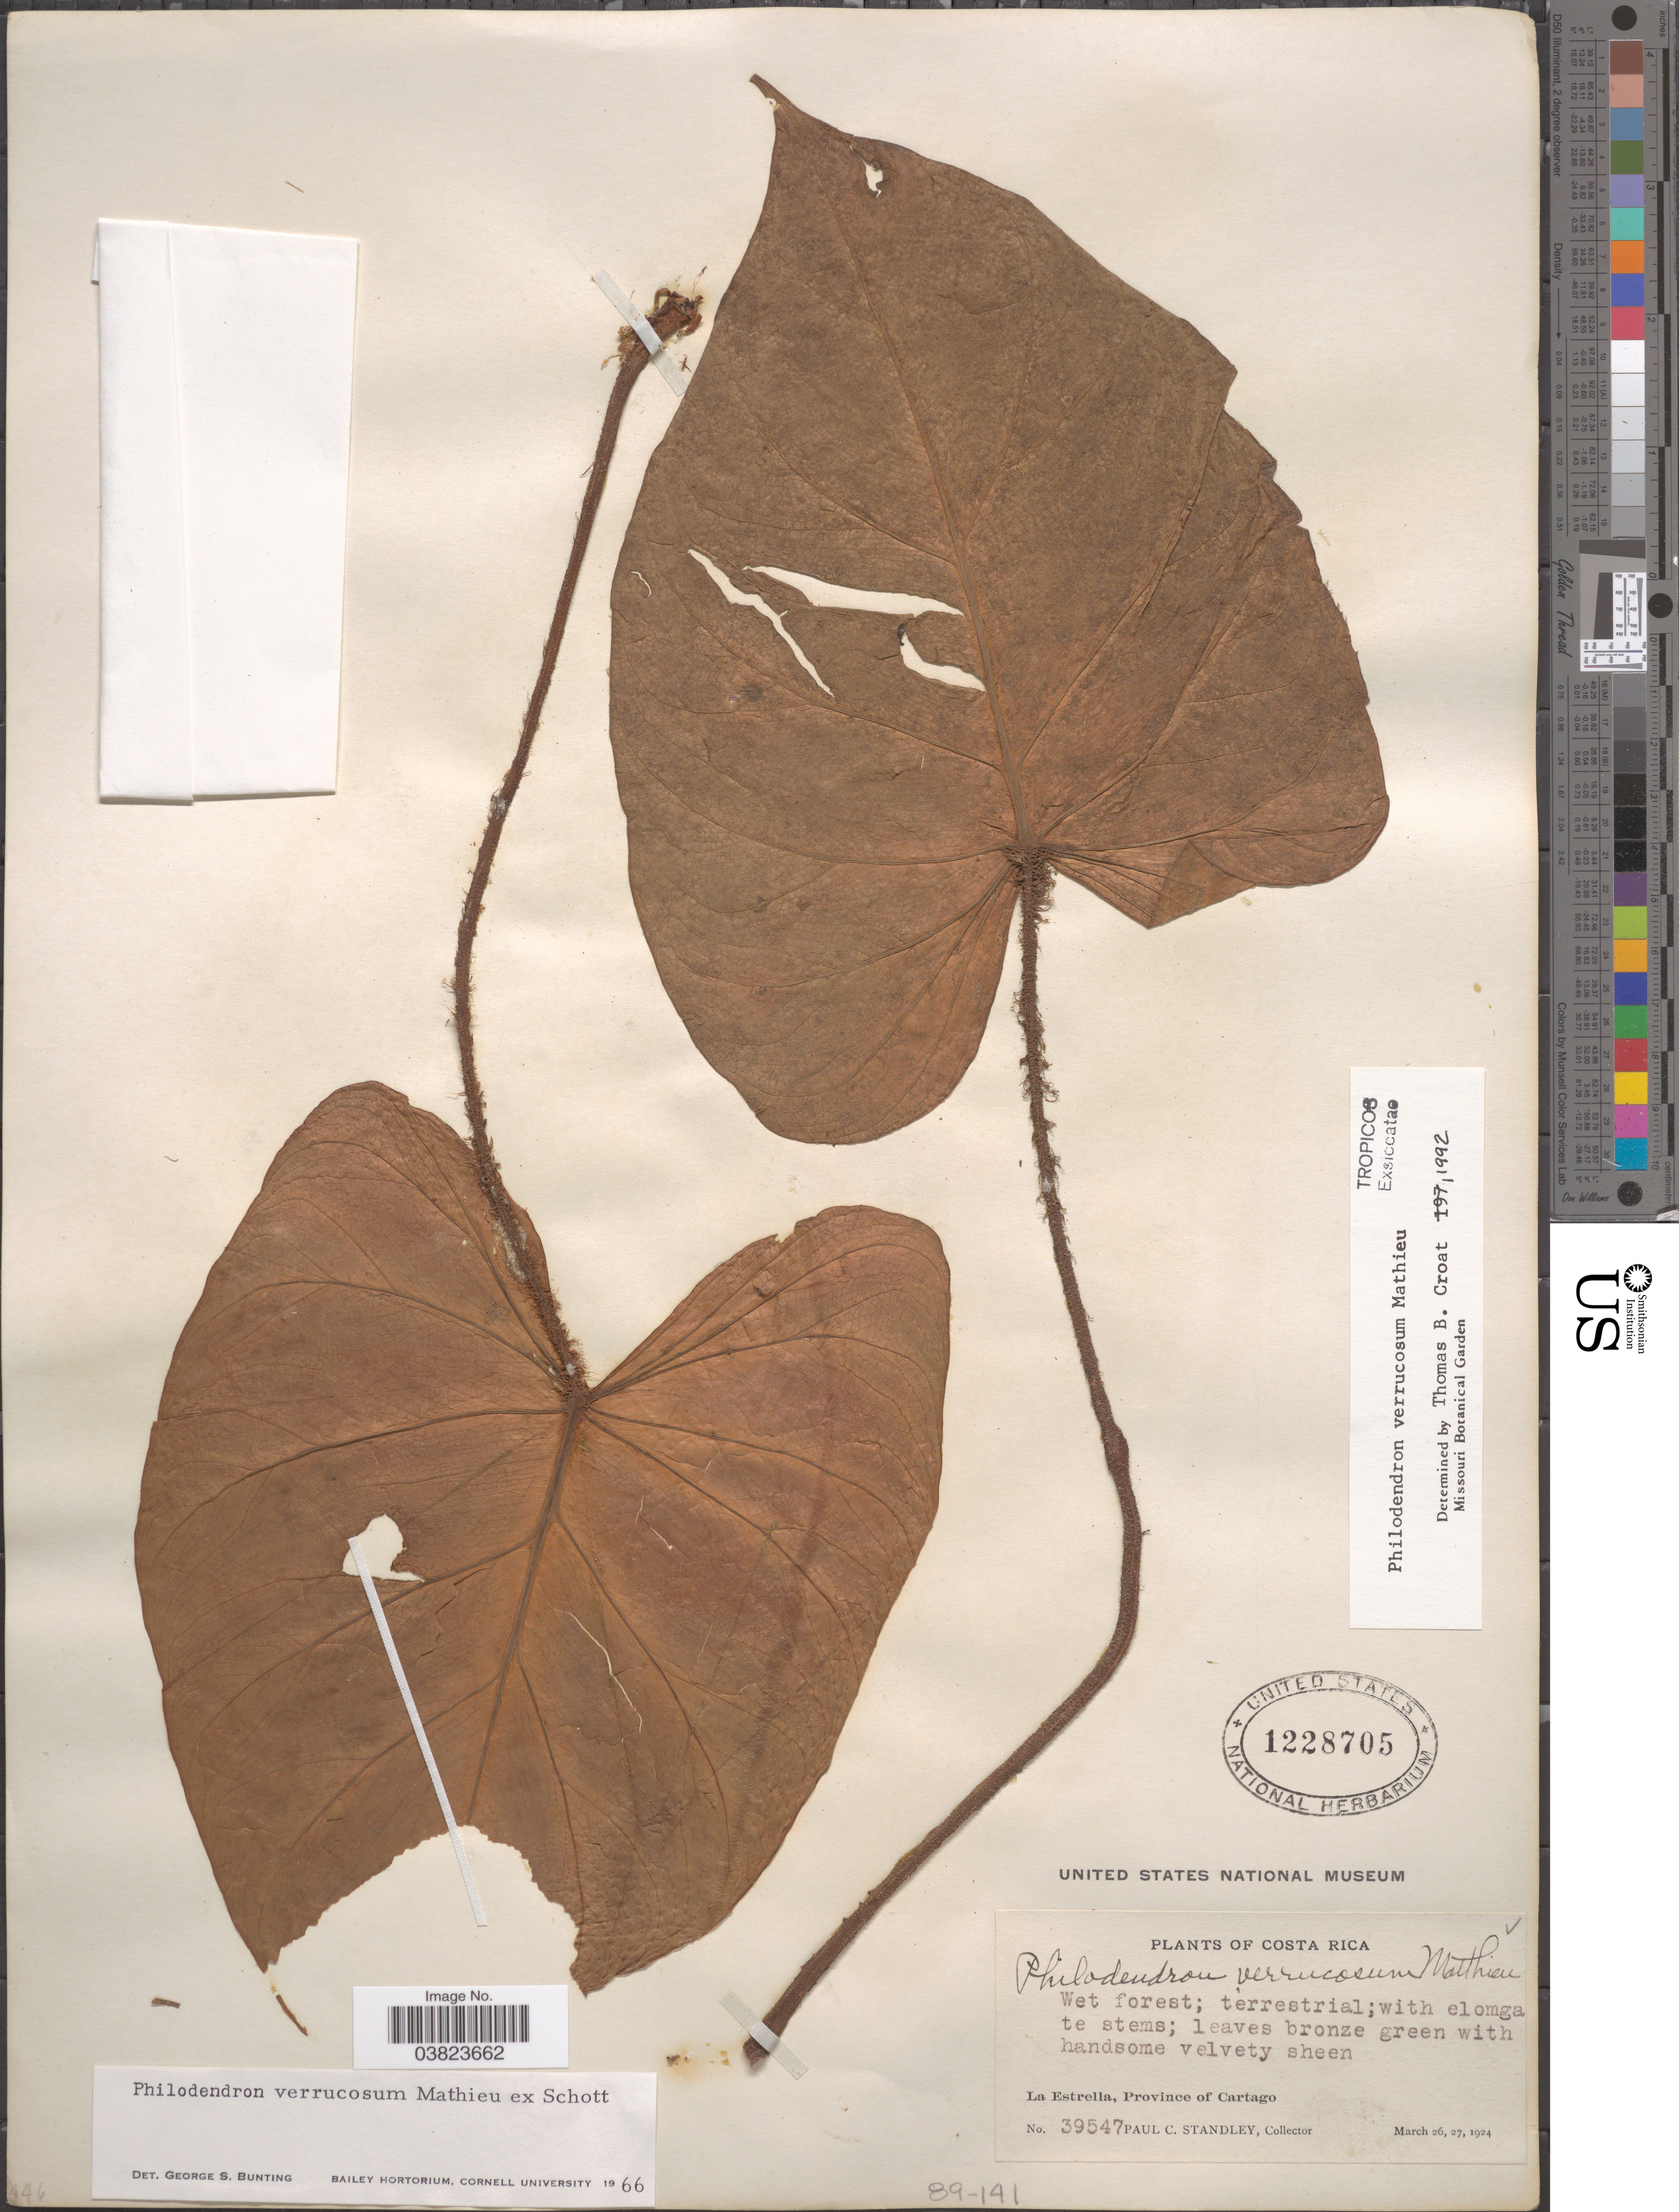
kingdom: Plantae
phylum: Tracheophyta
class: Liliopsida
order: Alismatales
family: Araceae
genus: Philodendron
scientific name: Philodendron verrucosum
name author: L. Mathieu ex Schott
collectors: P. C. Standley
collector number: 39547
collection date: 1924-03-26/1924-03-27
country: Costa Rica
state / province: Cartago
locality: La Estrella.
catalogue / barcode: US 1228705